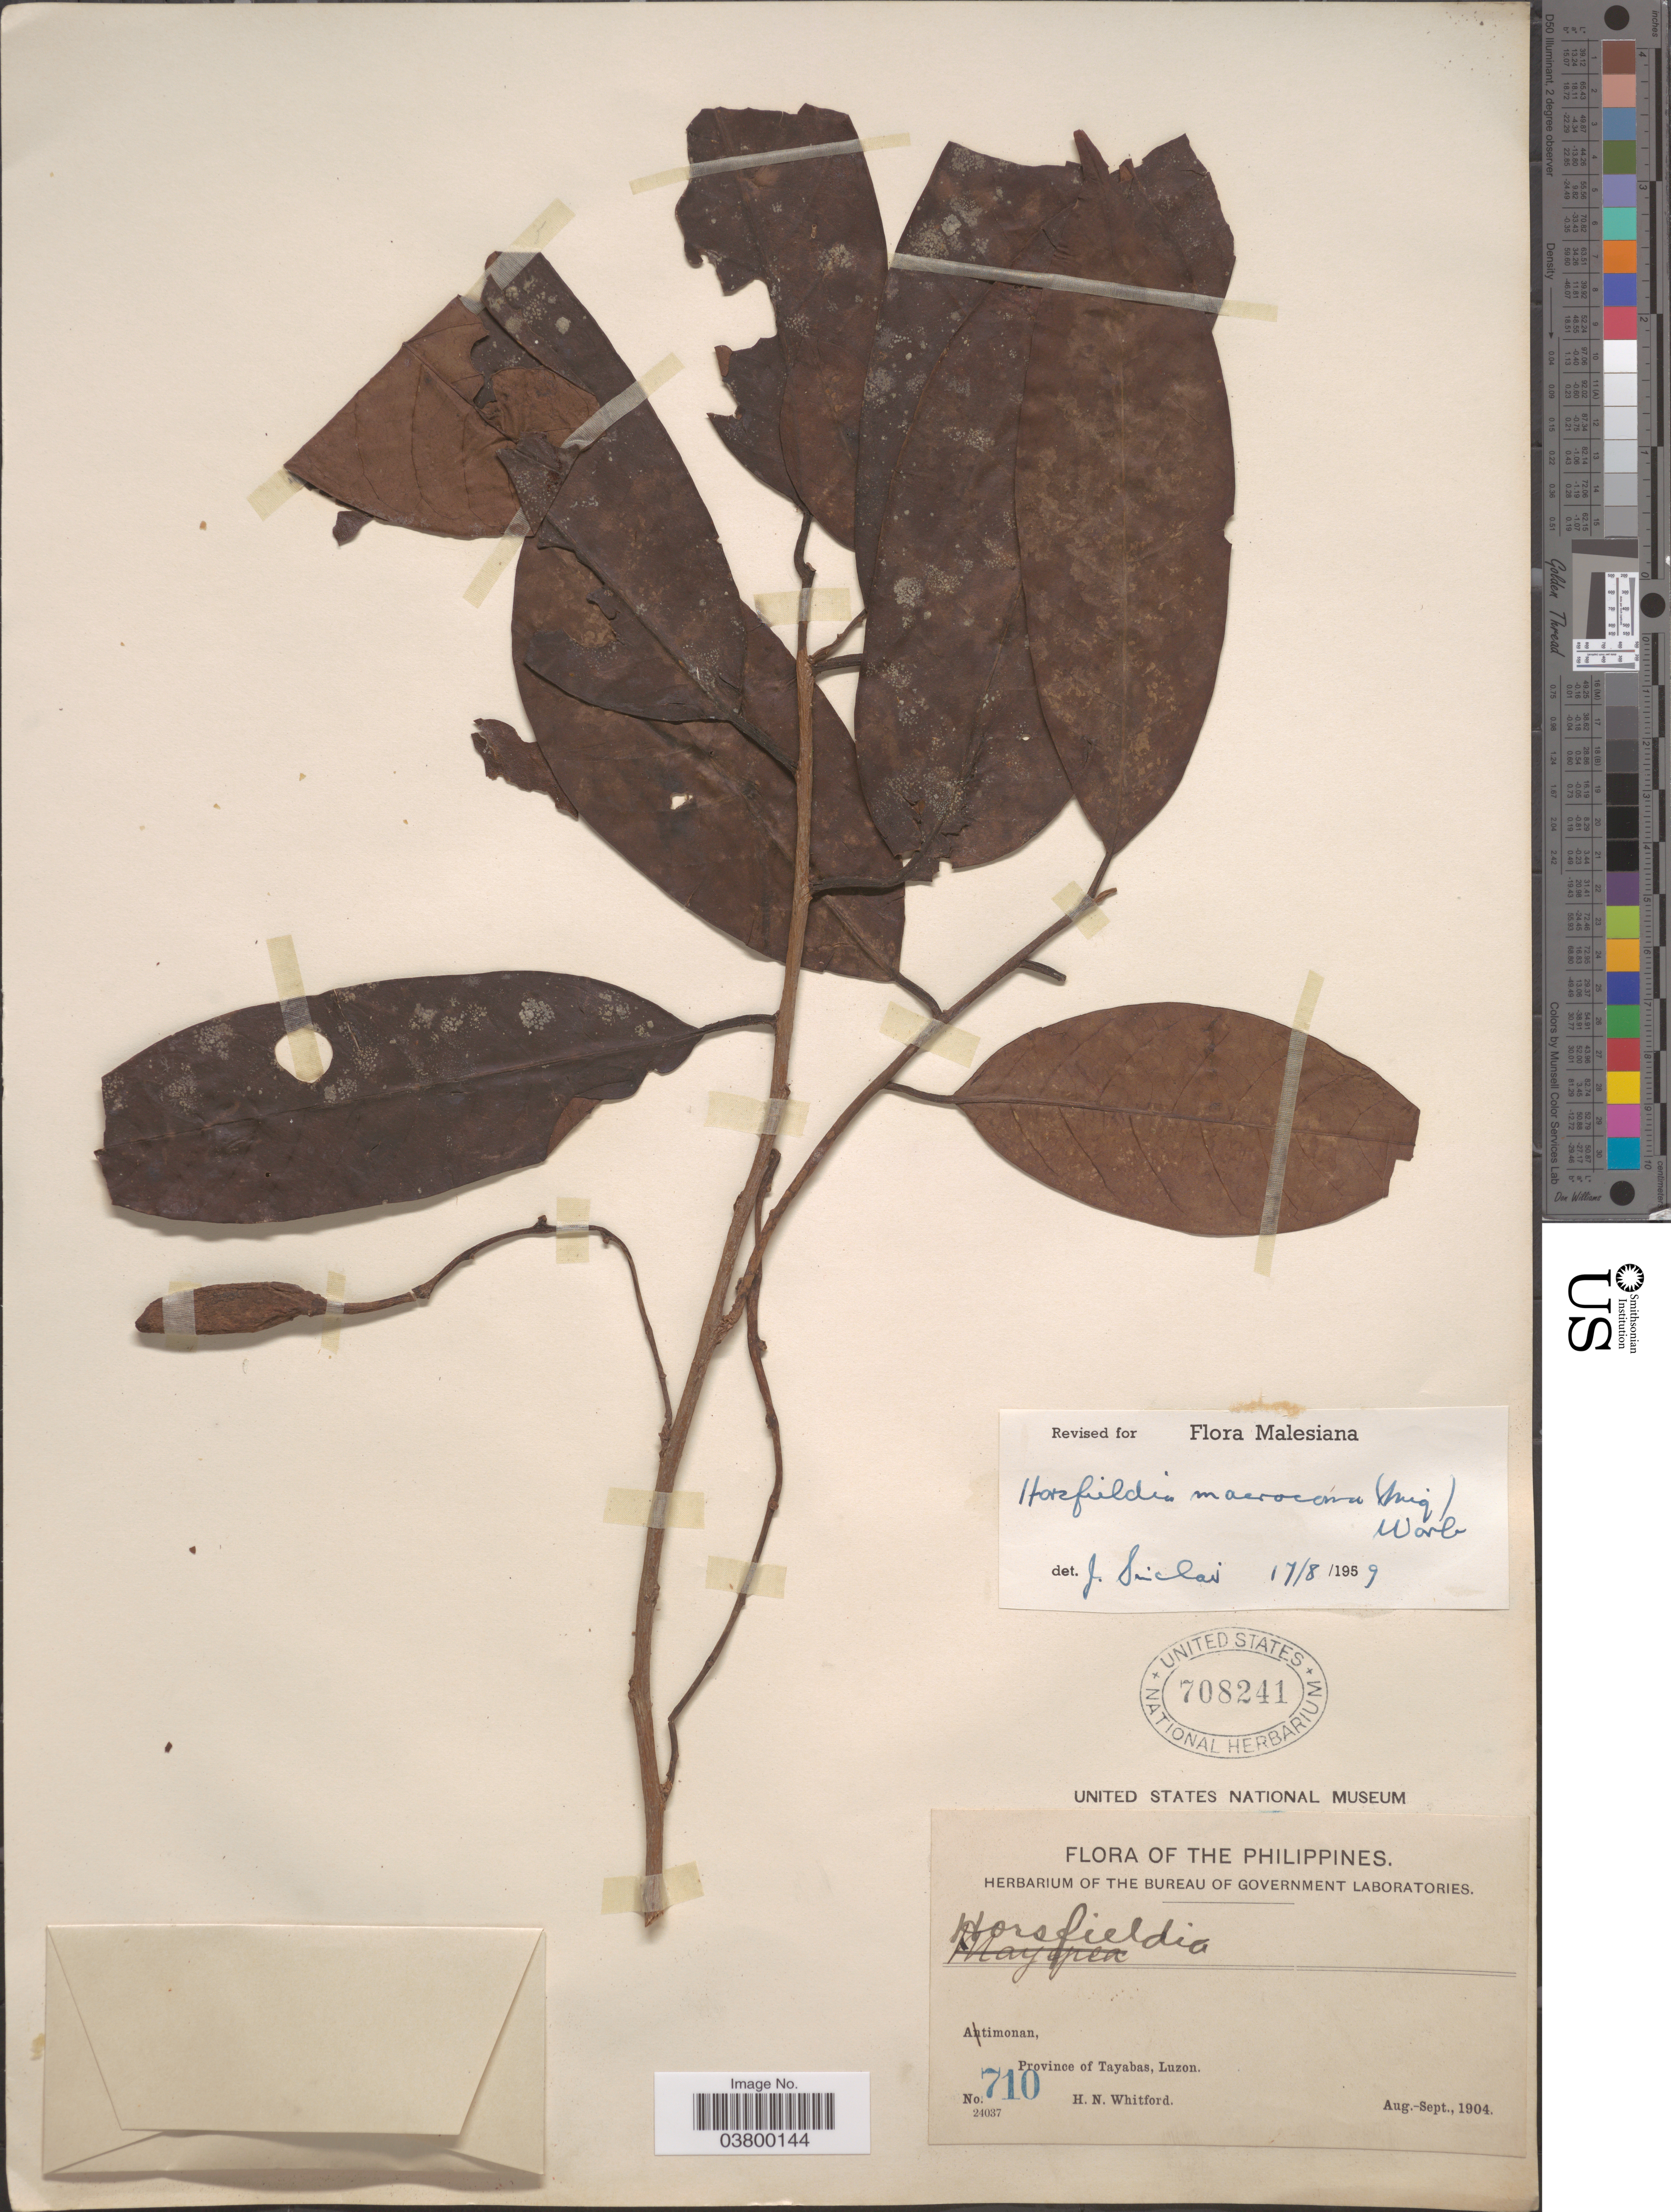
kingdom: Plantae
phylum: Tracheophyta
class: Magnoliopsida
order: Magnoliales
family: Myristicaceae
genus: Endocomia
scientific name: Endocomia macrocoma subsp. prainii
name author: (King) W.J. de Wilde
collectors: H. N. Whitford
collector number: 710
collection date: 1904-08/1904-09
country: Philippines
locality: Atimonan, Province of Tayabas, Luzon.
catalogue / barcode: US 708241